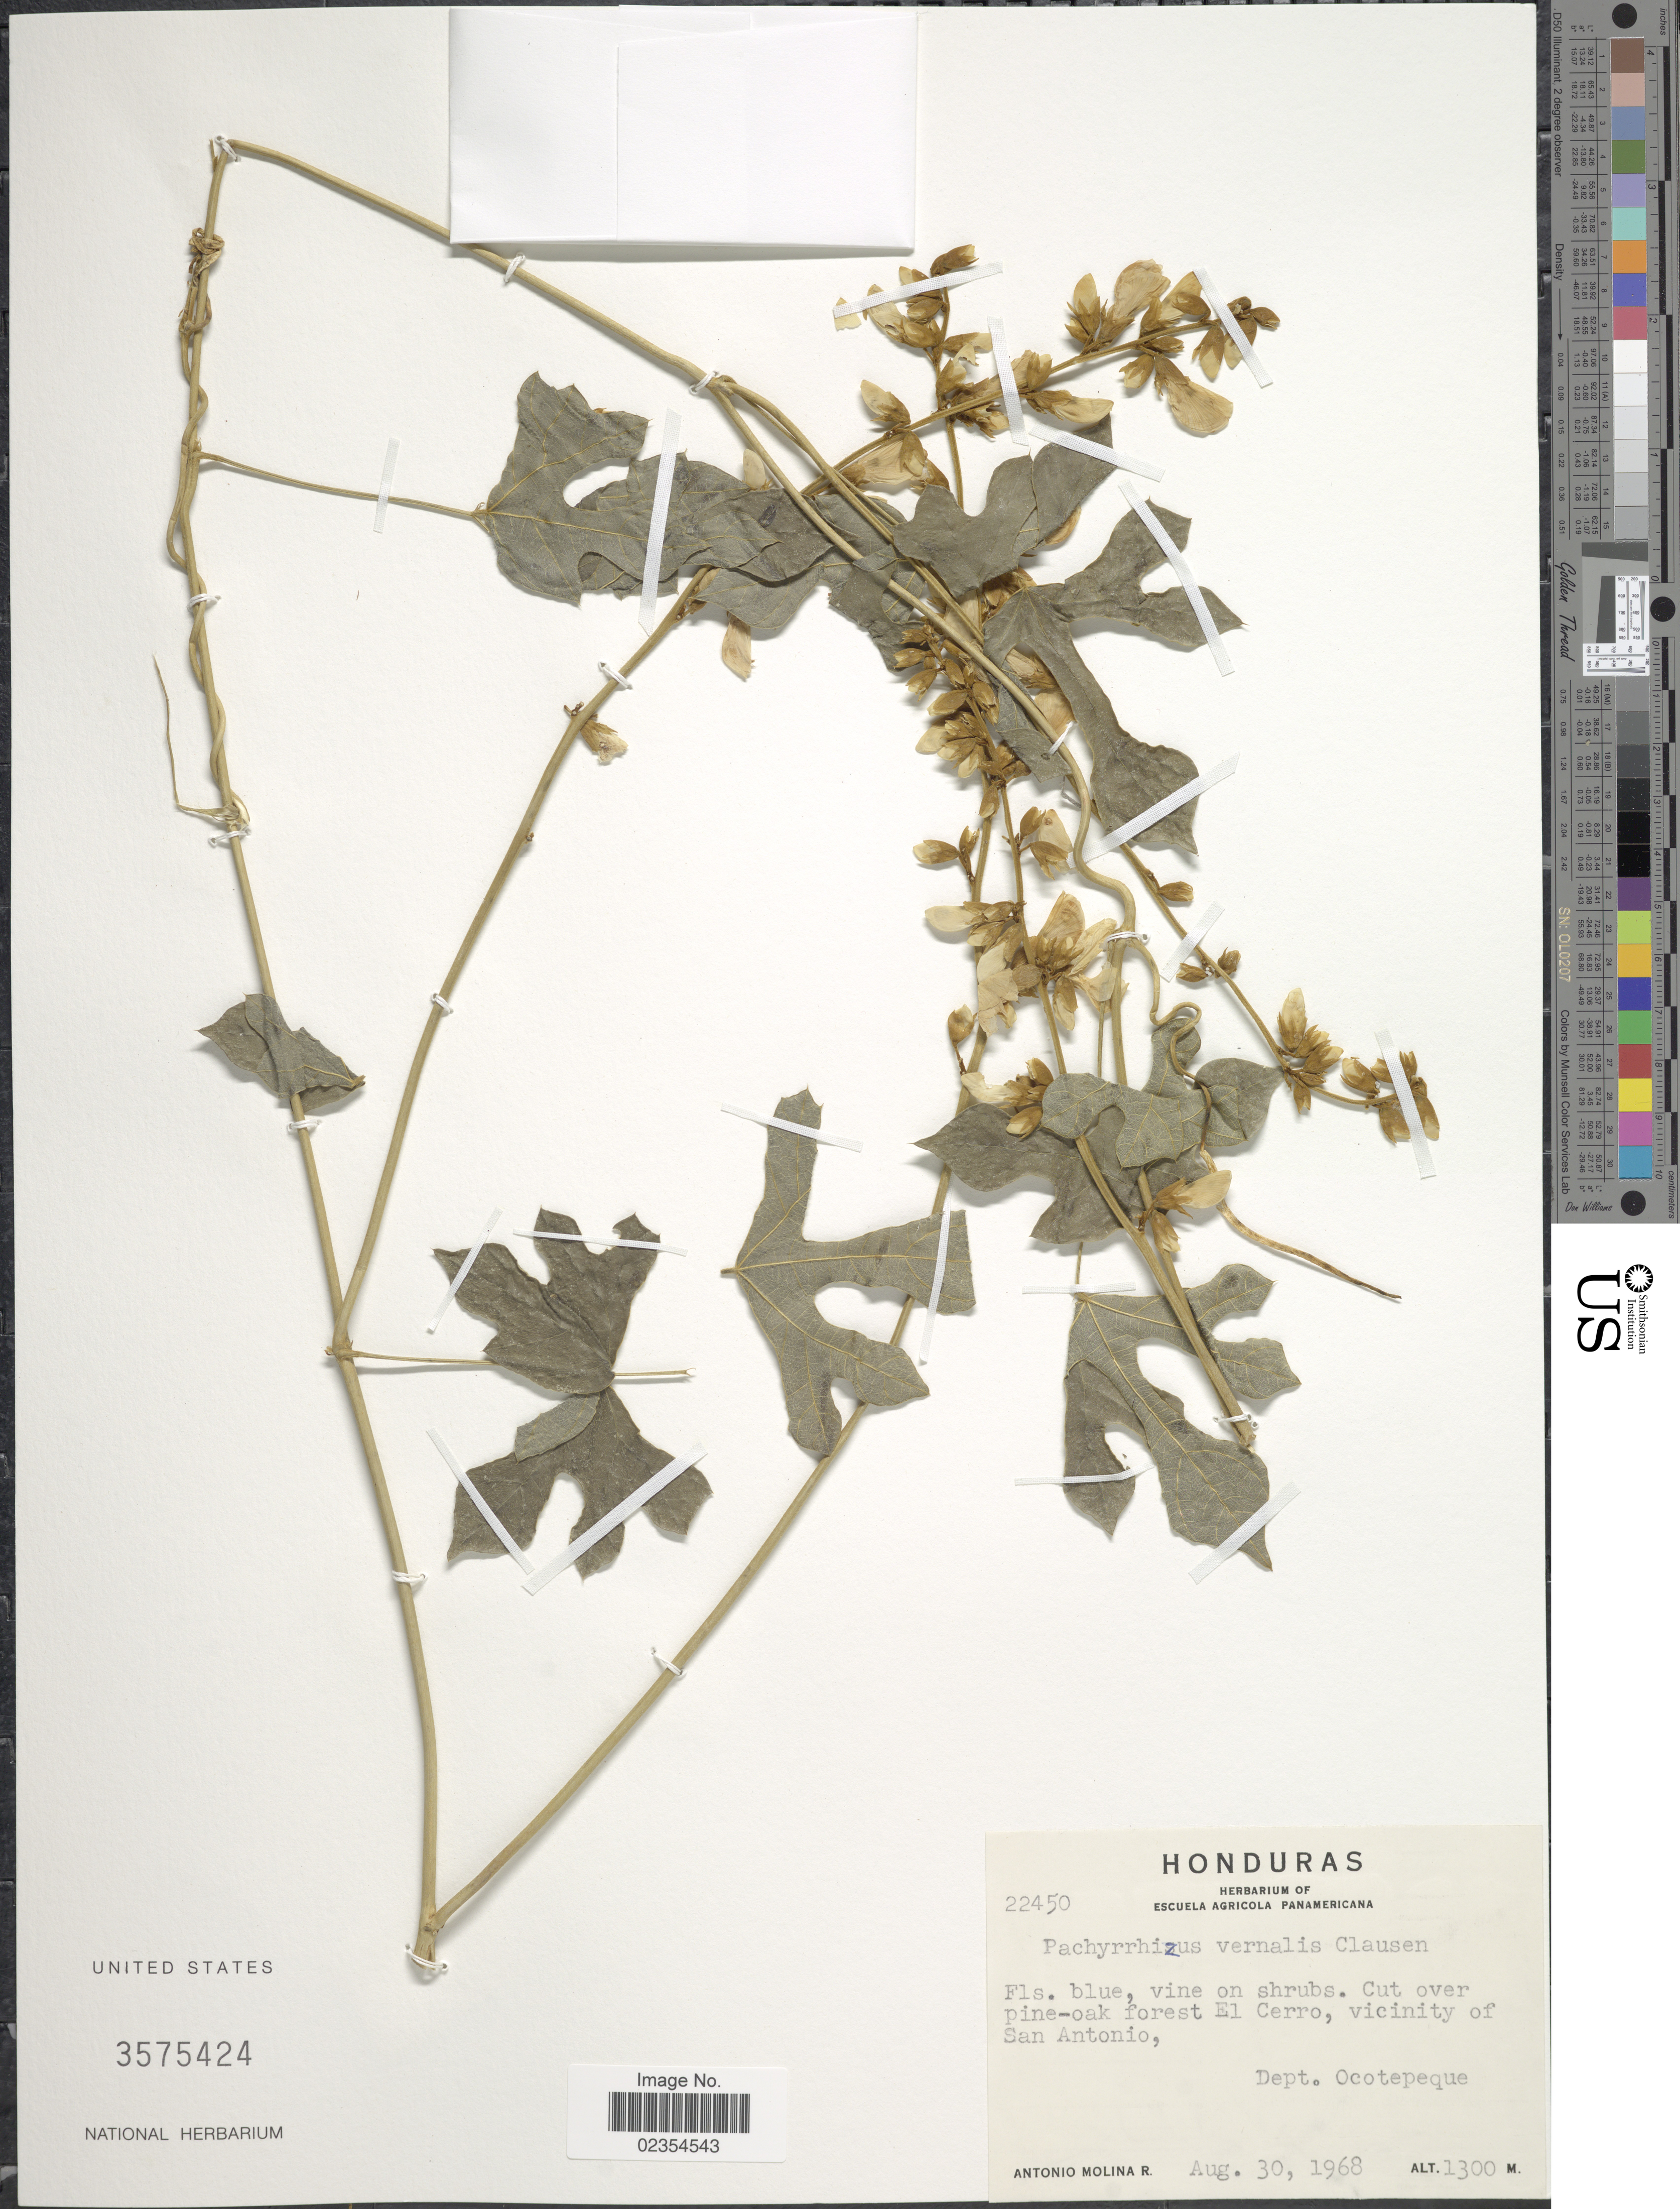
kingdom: Plantae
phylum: Tracheophyta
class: Magnoliopsida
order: Fabales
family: Fabaceae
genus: Pachyrhizus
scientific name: Pachyrhizus vernalis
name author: R.T. Clausen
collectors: A. Molina R.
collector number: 22450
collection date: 1968-08-30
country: Honduras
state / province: Ocotepeque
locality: Cut over pine-oak forest El Cerro, vicinity of San Antonio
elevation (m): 1300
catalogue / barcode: US 3575424